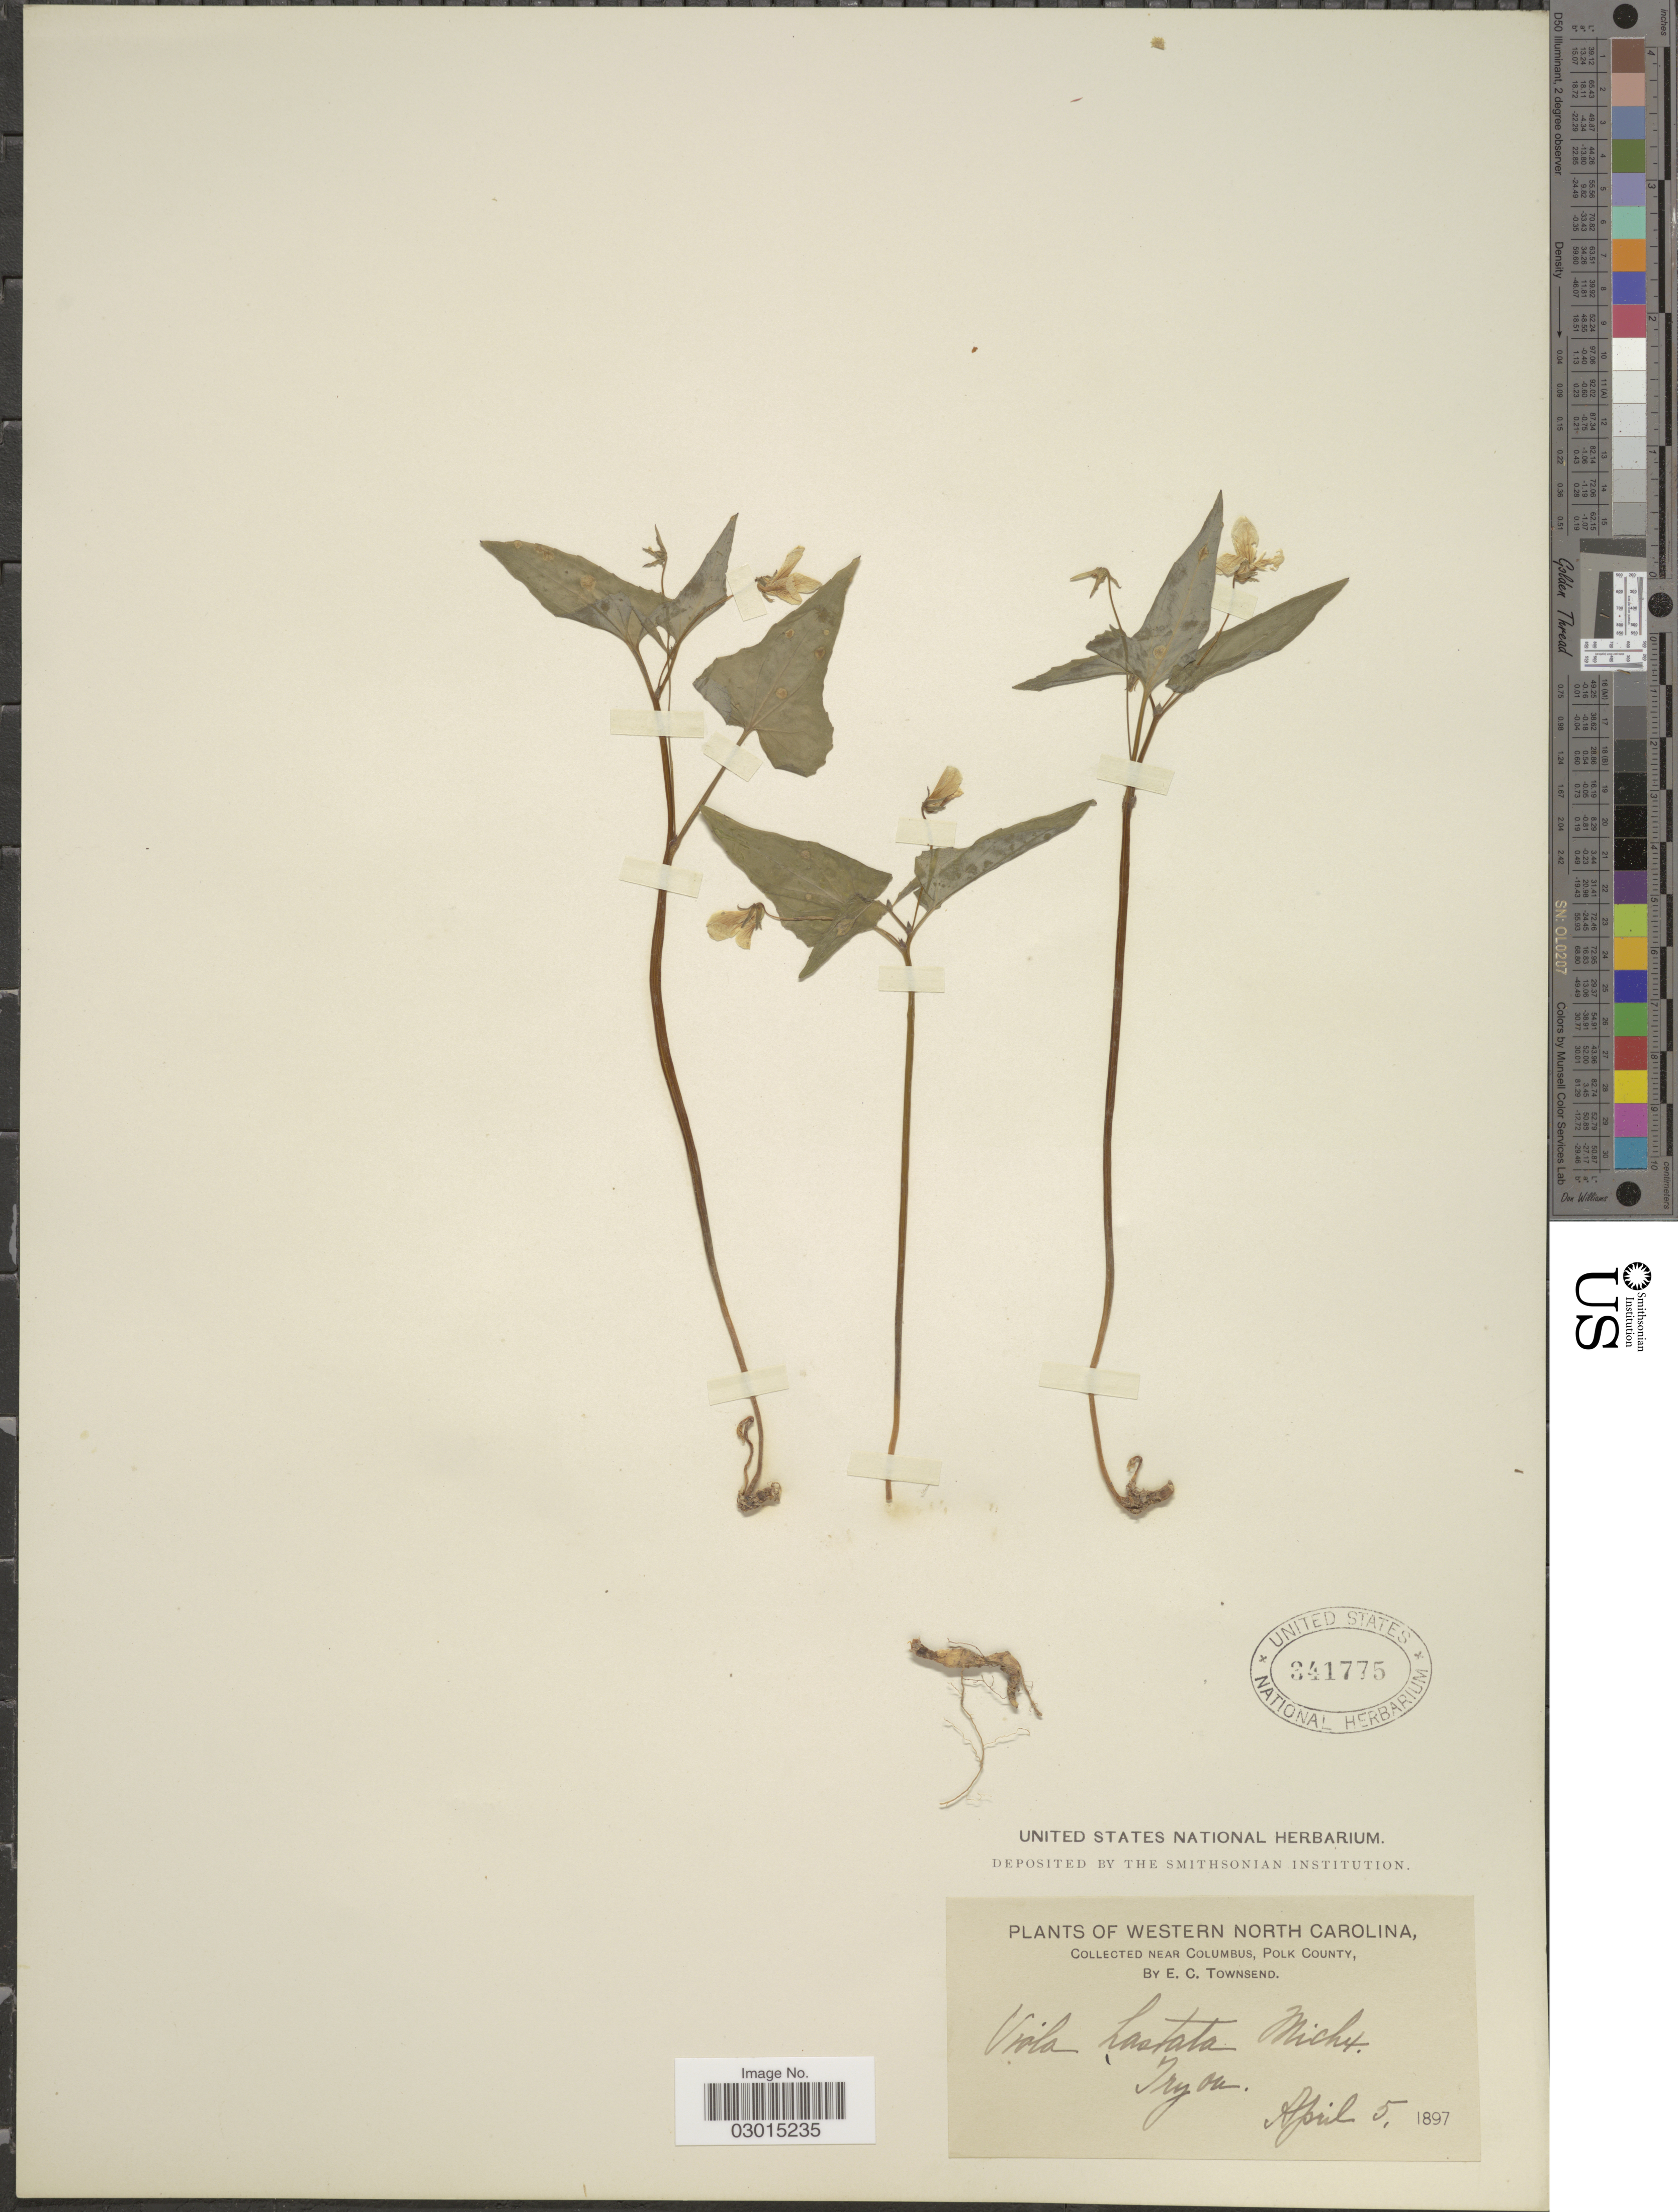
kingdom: Plantae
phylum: Tracheophyta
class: Magnoliopsida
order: Malpighiales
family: Violaceae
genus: Viola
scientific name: Viola hastata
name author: Michx.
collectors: E. C. Townsend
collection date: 1897-04-05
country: United States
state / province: North Carolina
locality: Western North Carolina. Collected near Columbus, Polk County. Tryon.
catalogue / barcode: US 341775